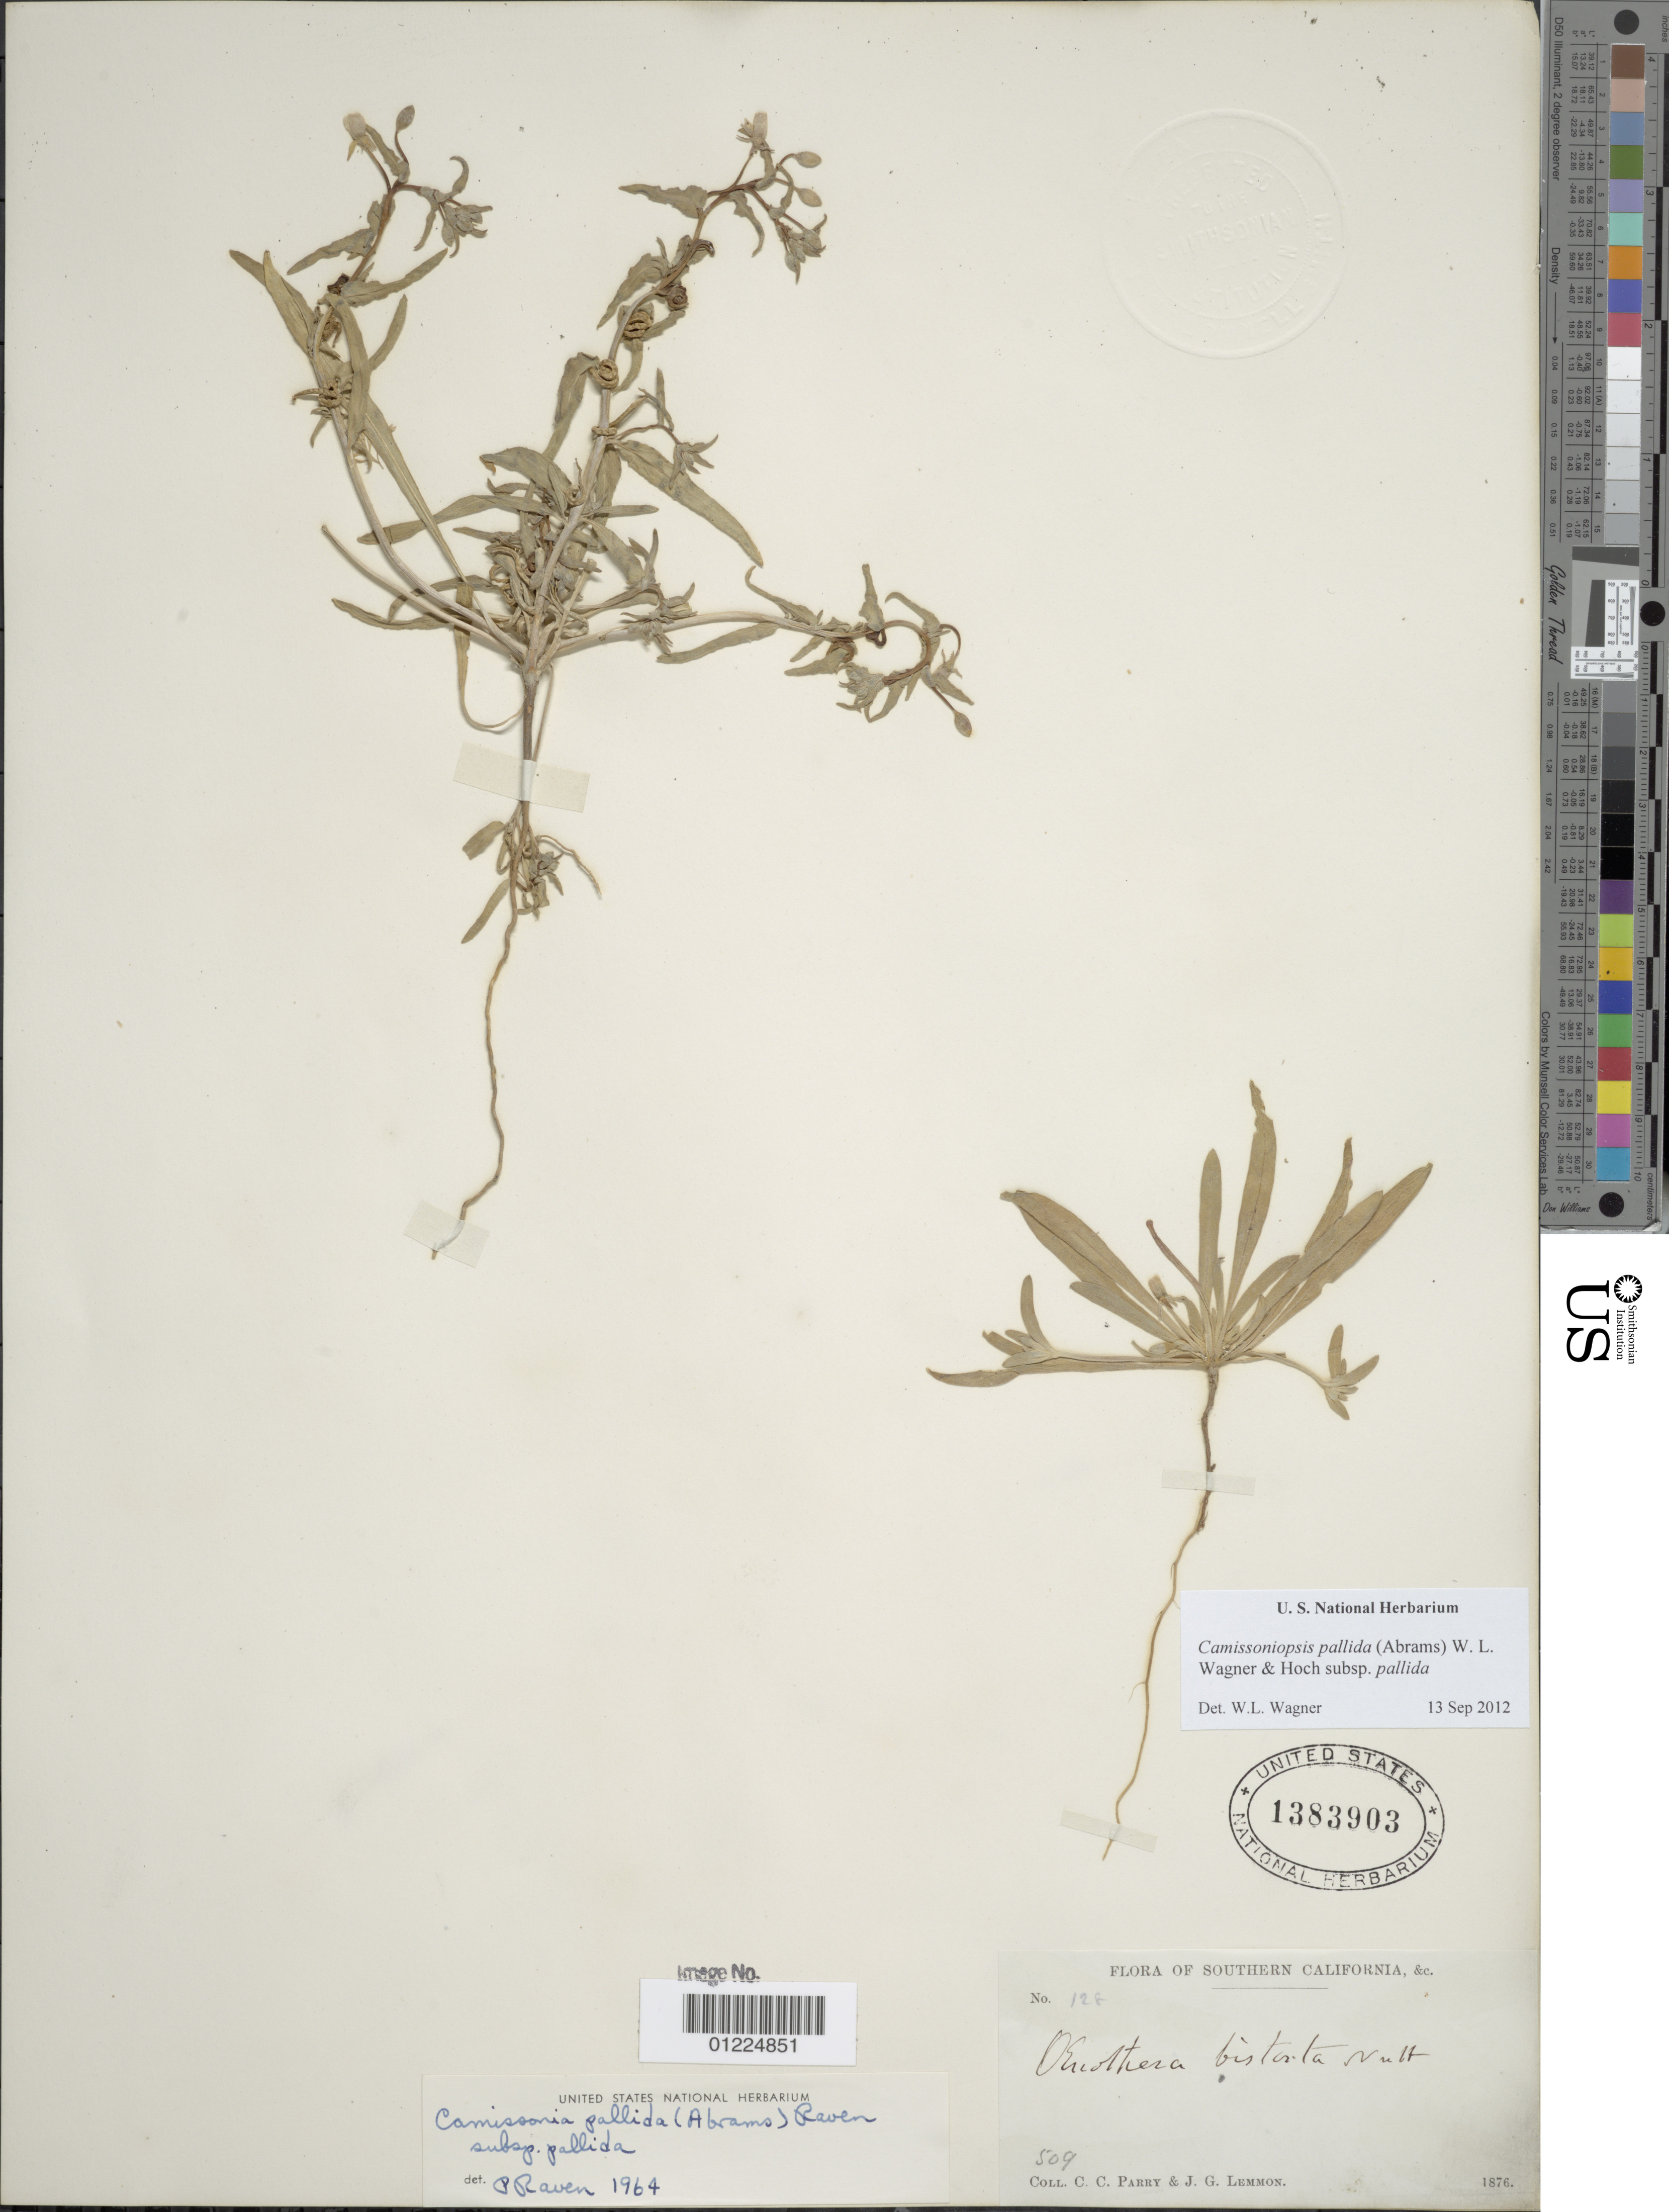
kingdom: Plantae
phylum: Tracheophyta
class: Magnoliopsida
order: Myrtales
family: Onagraceae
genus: Camissoniopsis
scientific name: Camissoniopsis pallida subsp. pallida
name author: (Abrams) W.L. Wagner & Hoch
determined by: Wagner, W. L., (BOT), Smithsonian Institution - National Museum of Natural History (UNITED STATES)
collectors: C. C. Parry & J. G. Lemmon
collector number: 128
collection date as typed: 1876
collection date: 1876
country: United States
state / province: California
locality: Southern California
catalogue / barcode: US 1383903